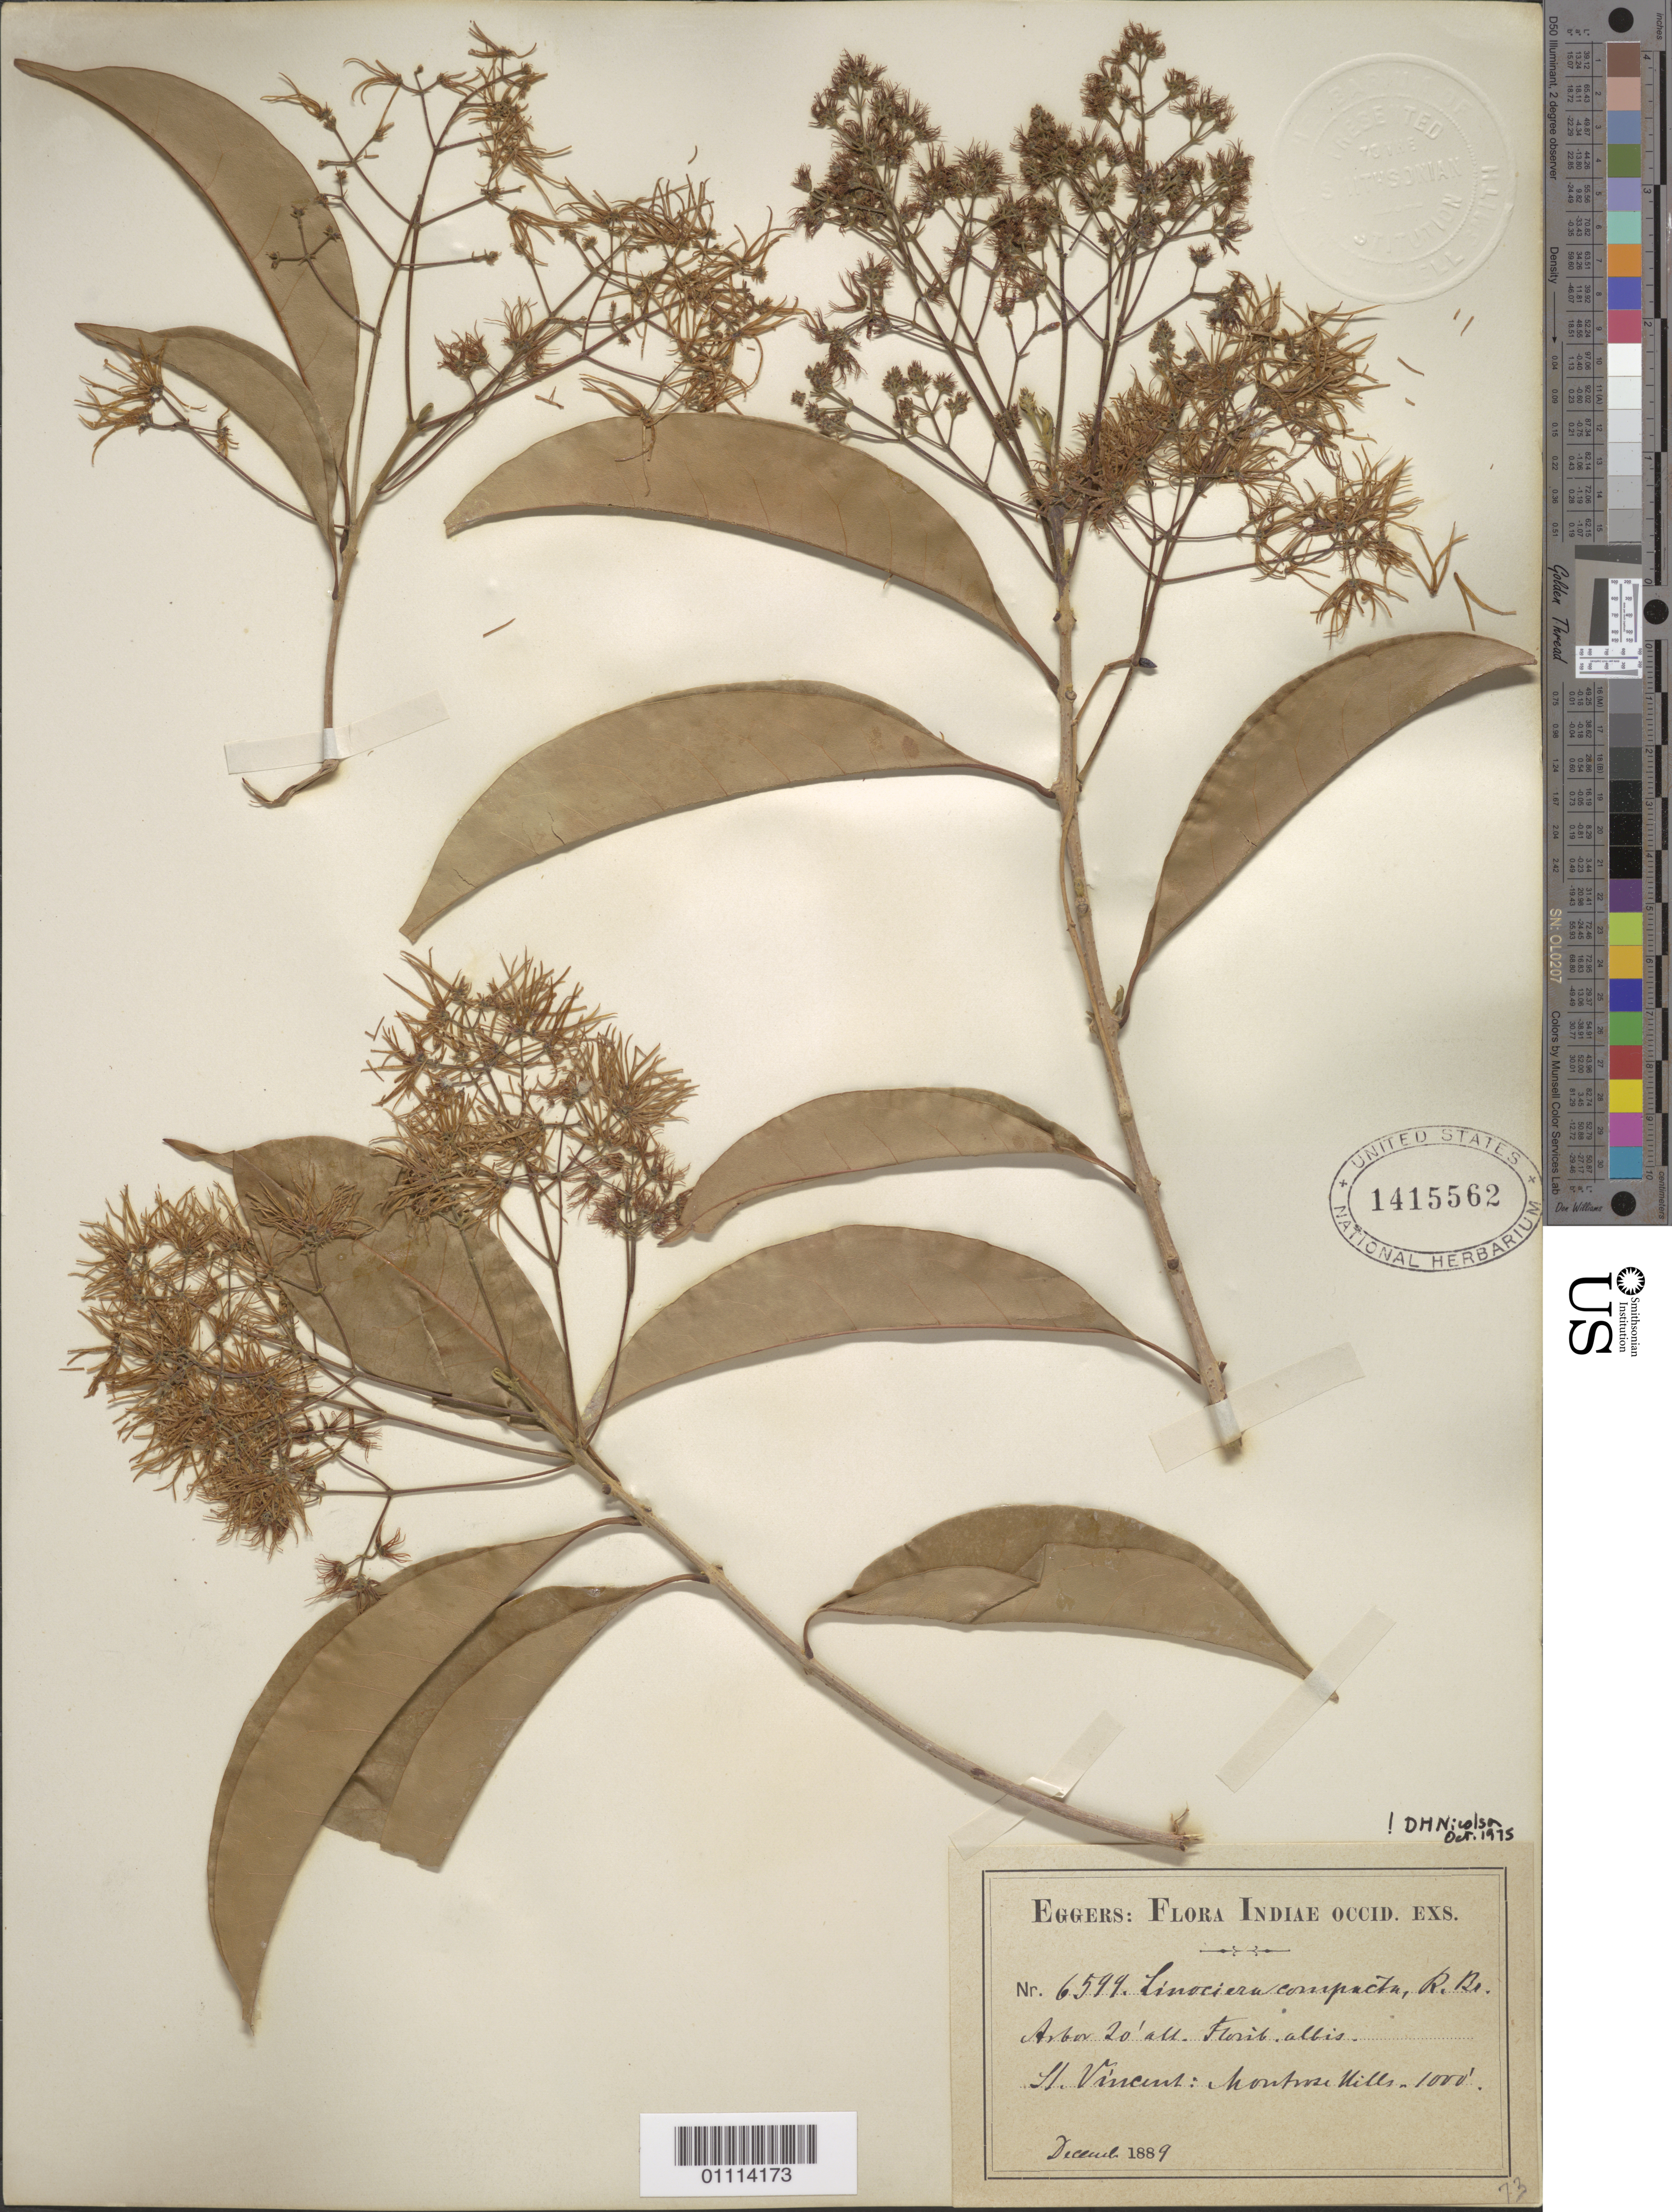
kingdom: Plantae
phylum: Tracheophyta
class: Magnoliopsida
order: Lamiales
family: Oleaceae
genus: Chionanthus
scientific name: Chionanthus compactus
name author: Sw.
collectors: H. F. A. von Eggers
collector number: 6599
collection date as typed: Dec 1889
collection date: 1889-12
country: St. Vincent - Grenadines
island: St. Vincent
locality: St. Vincent: Montrose Hills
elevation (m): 305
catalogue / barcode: US 1415562